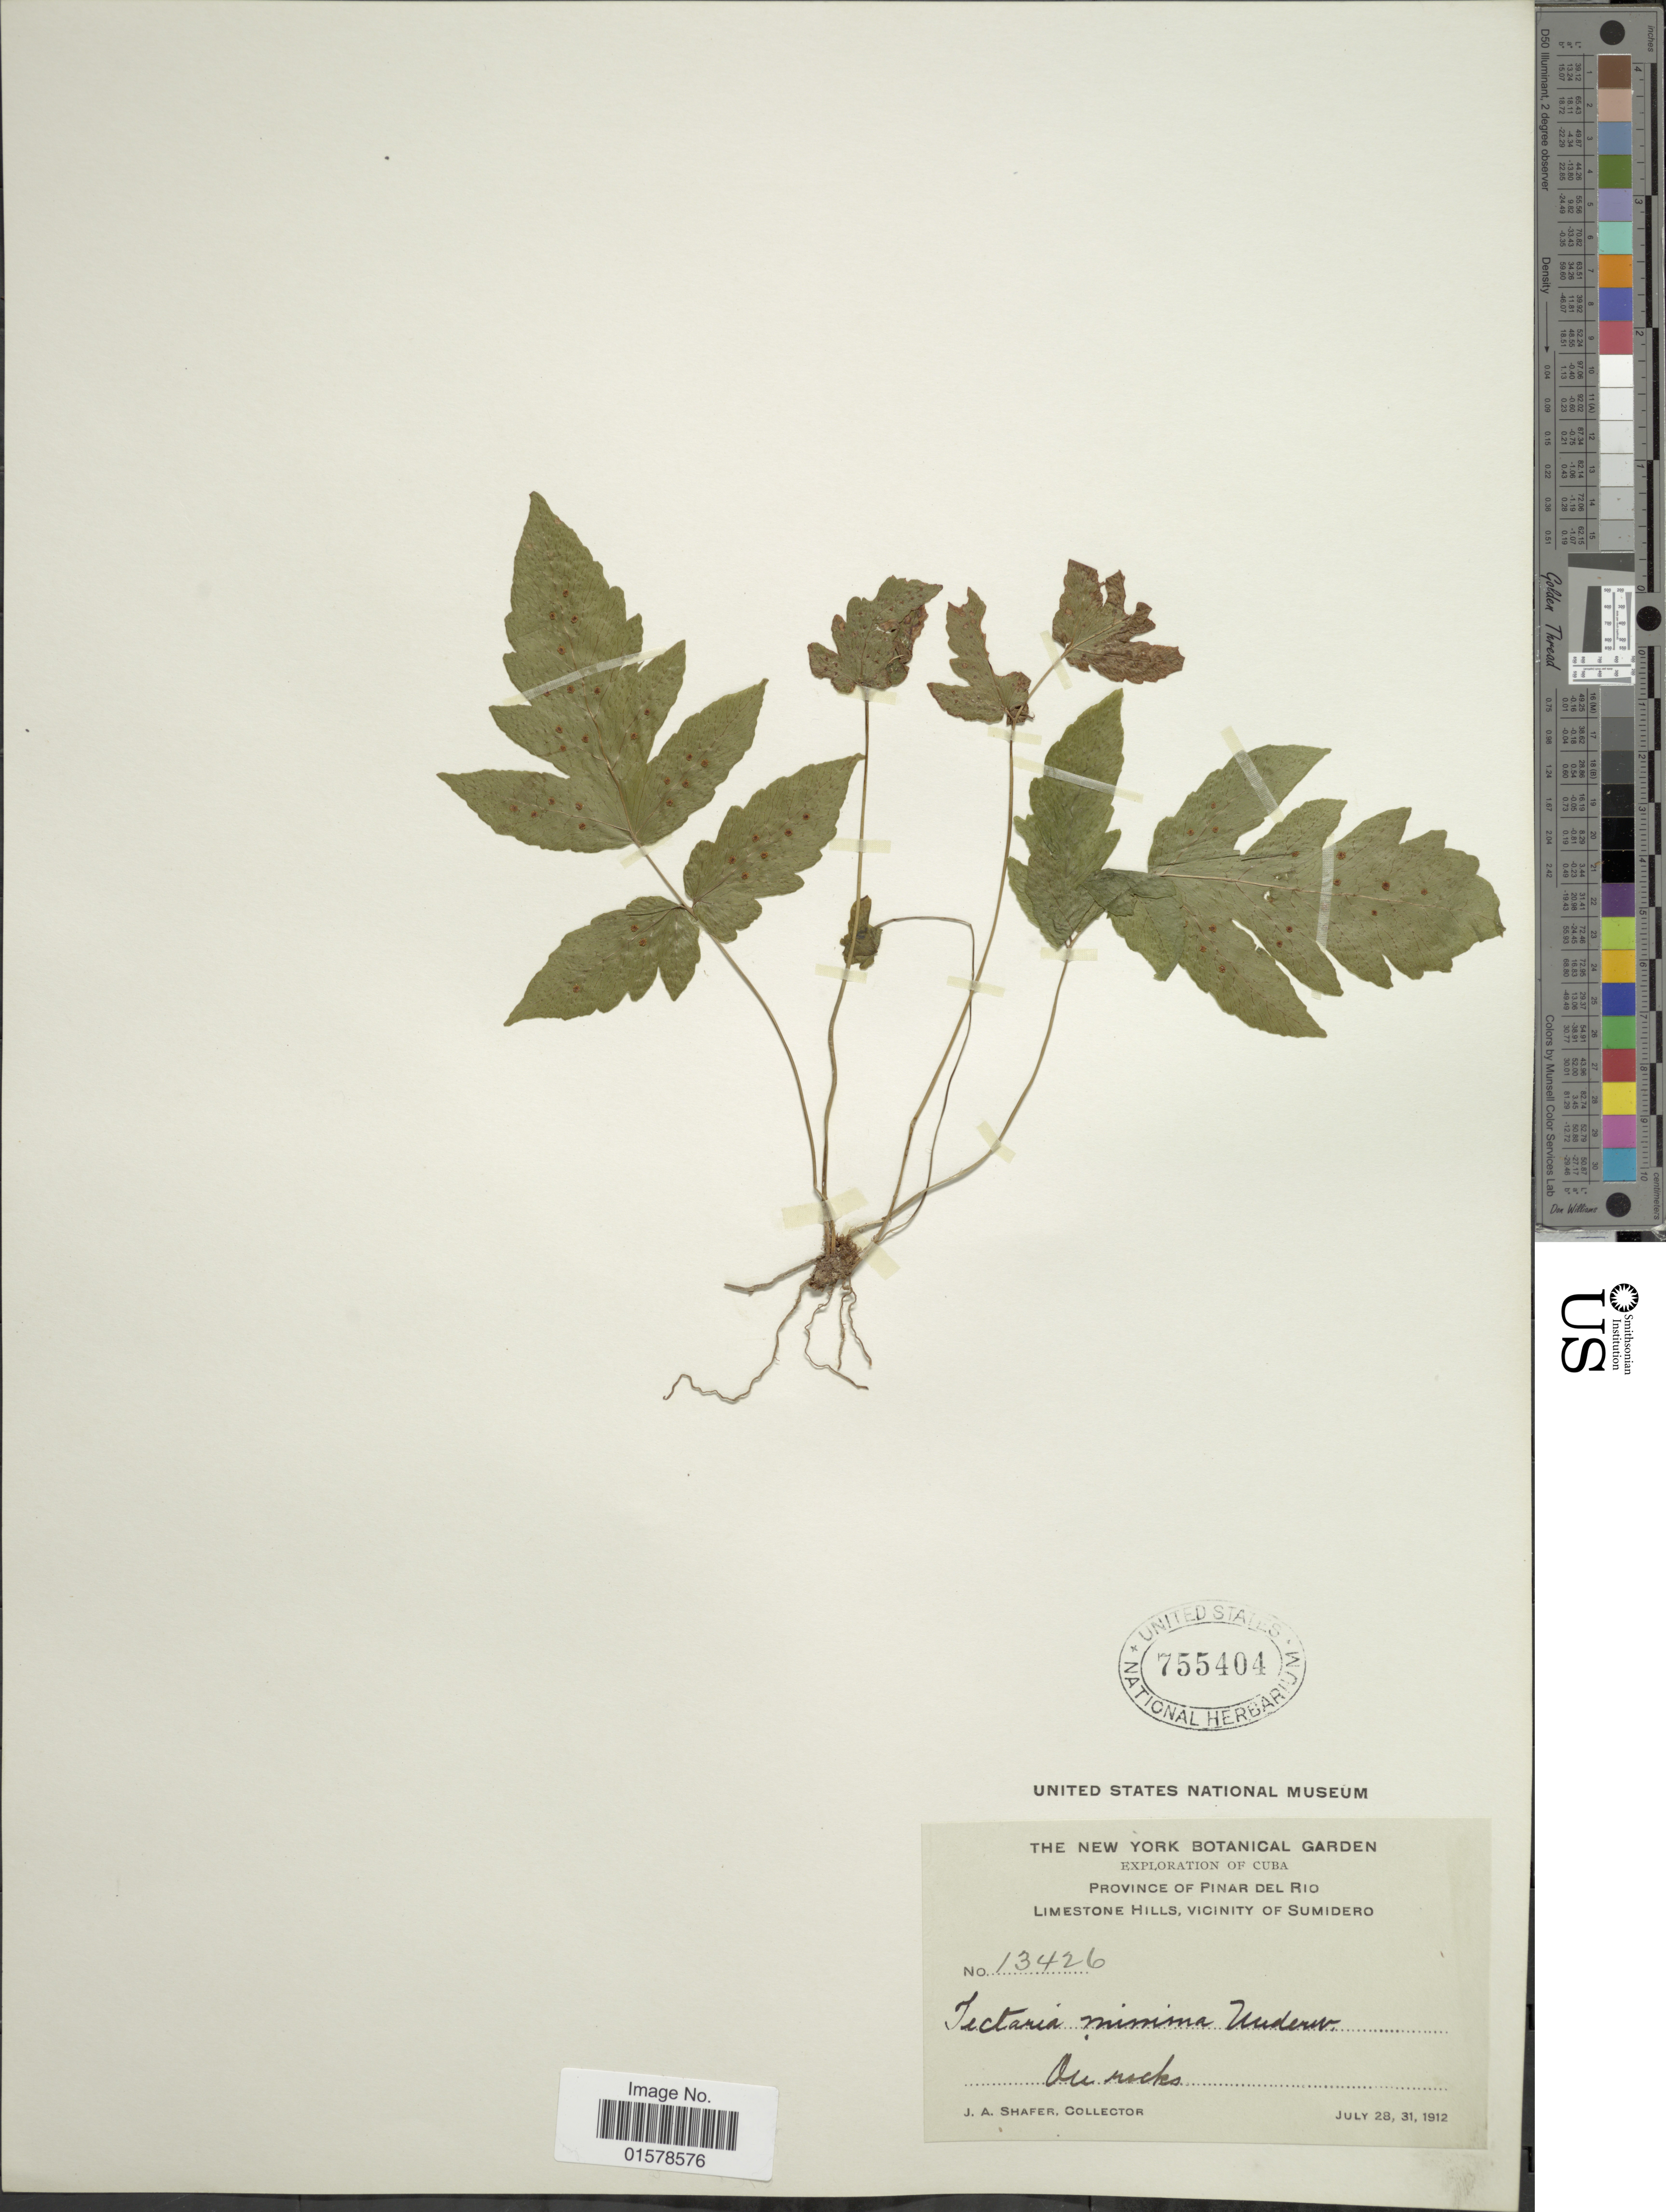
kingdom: Plantae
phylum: Tracheophyta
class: Polypodiopsida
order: Polypodiales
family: Tectariaceae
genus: Tectaria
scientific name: Tectaria fimbriata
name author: (Willd.) Lourteig & Proctor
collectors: J. A. Shafer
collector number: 13426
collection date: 1912-07-28/1912-07-31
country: Cuba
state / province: Pinar del Río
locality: Limestone hills, Vicinity of Sumidero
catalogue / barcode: US 755404